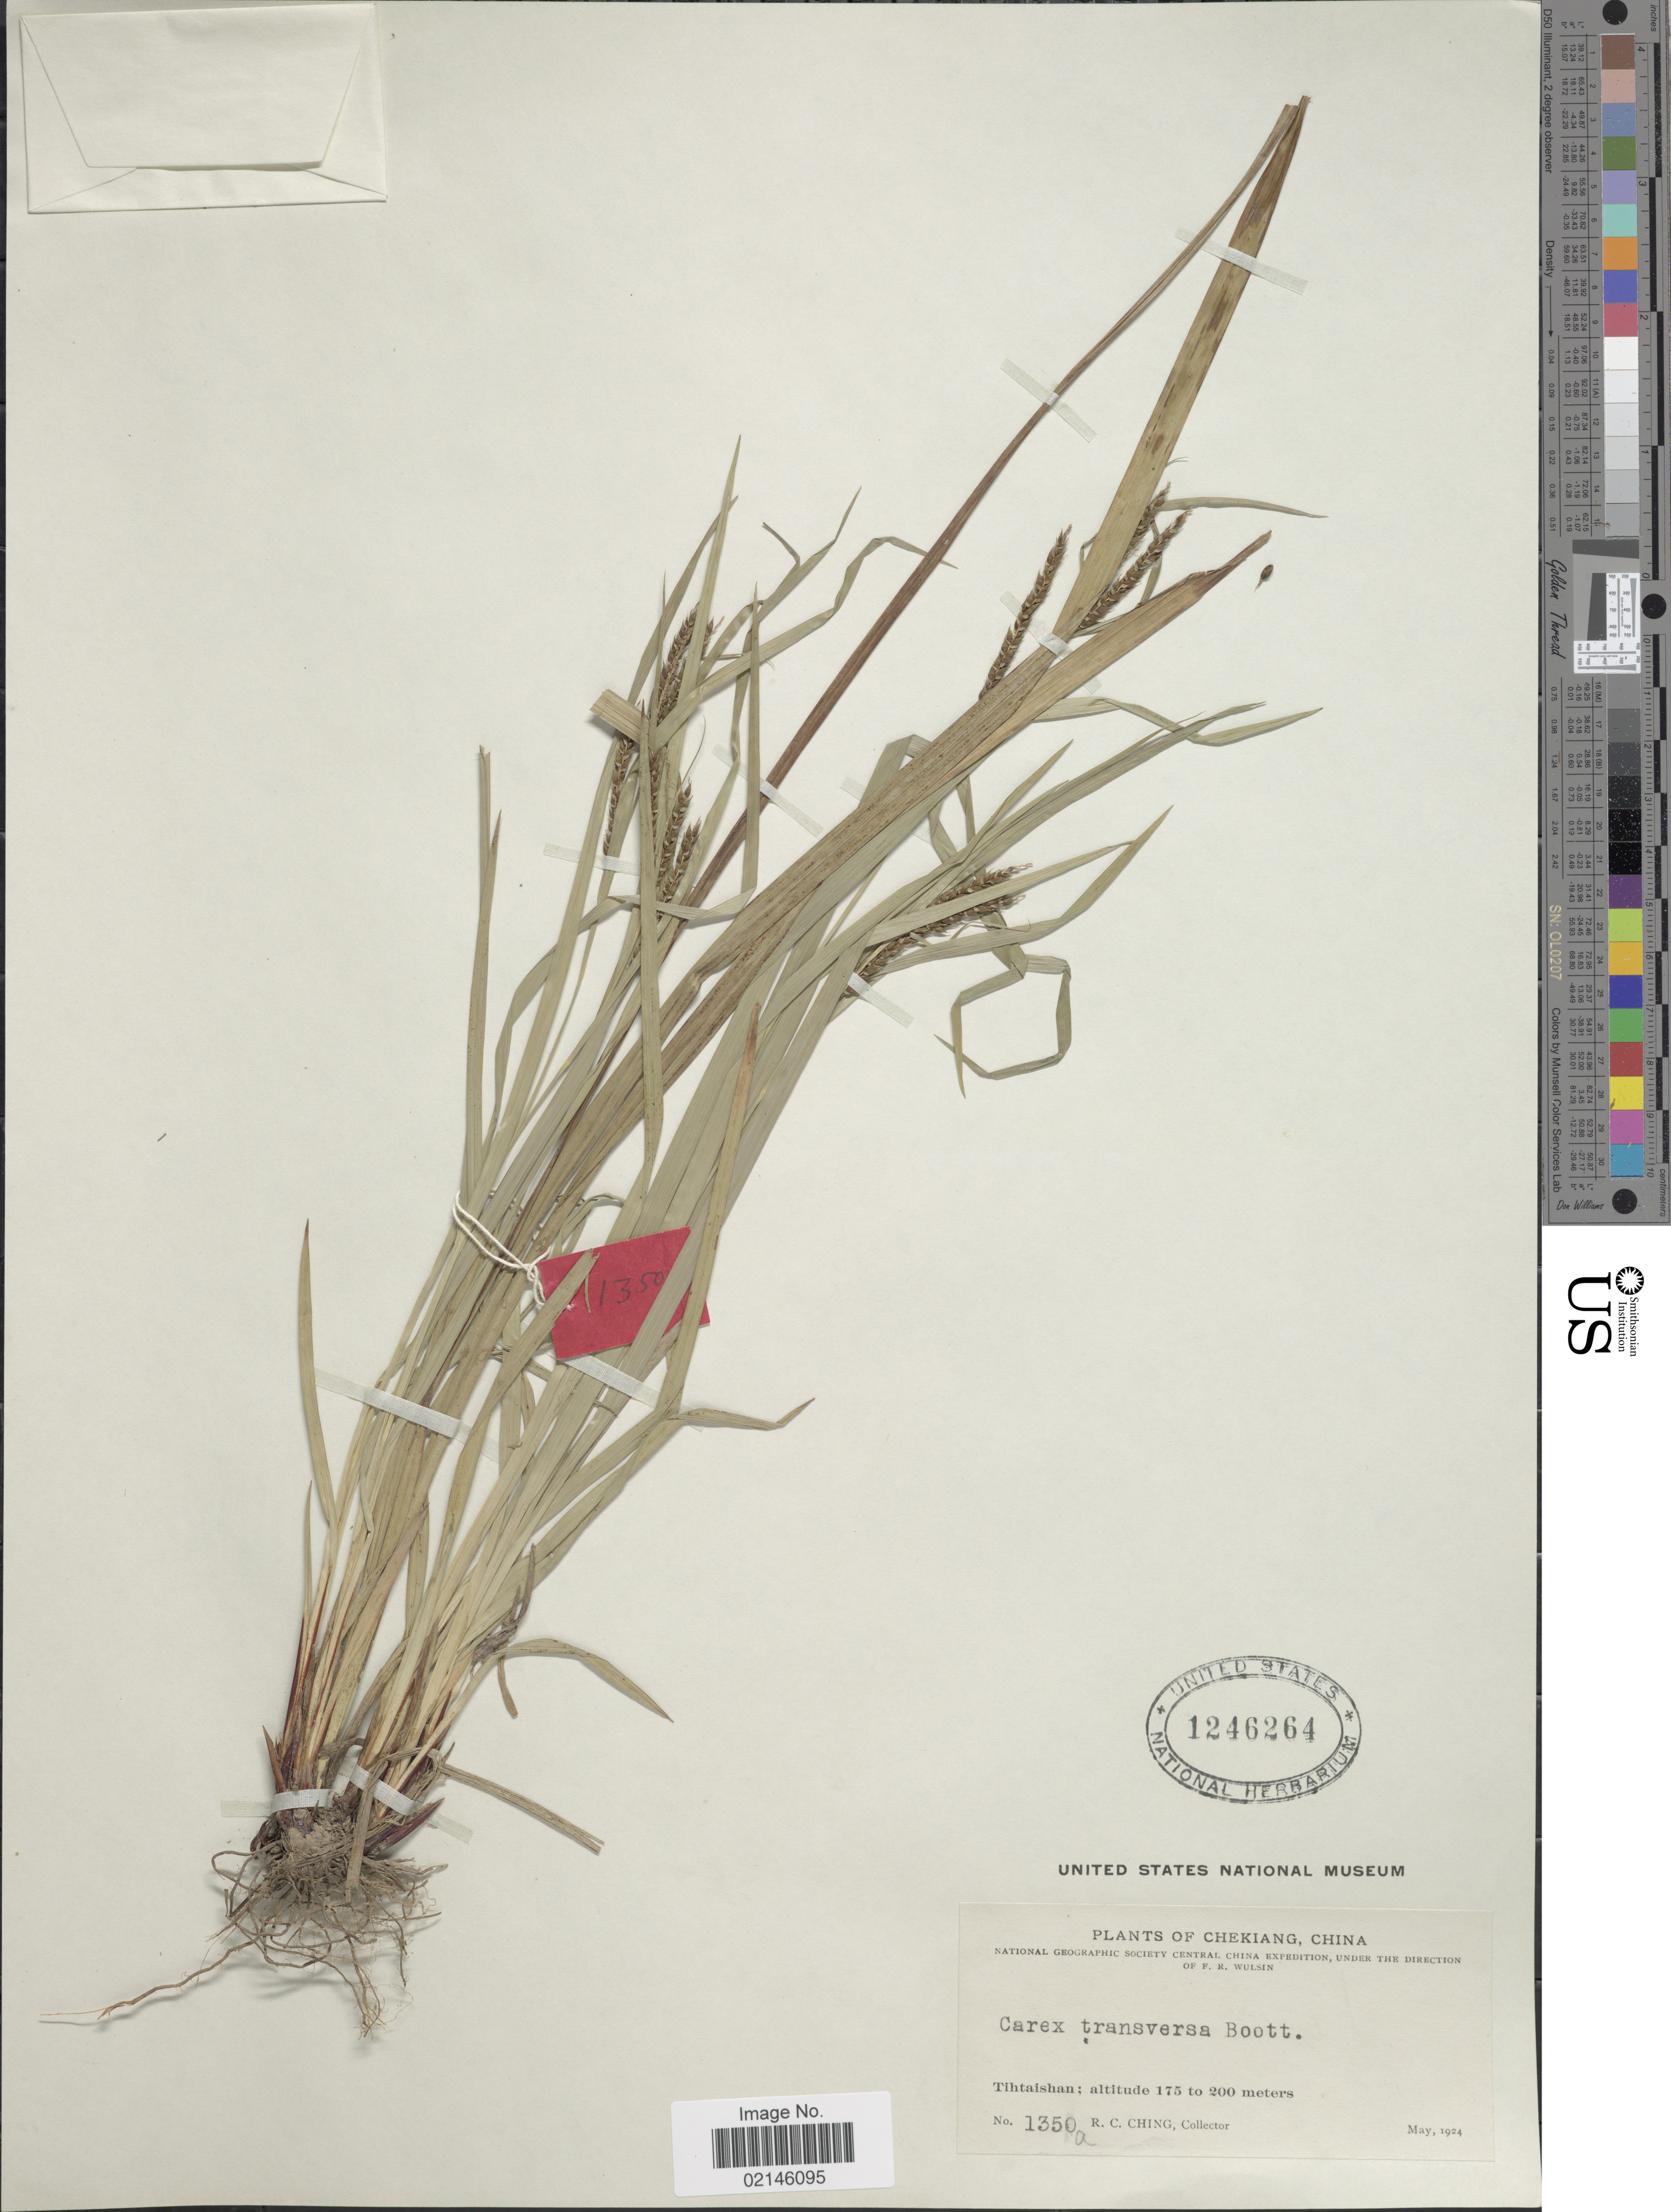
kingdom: Plantae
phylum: Tracheophyta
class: Liliopsida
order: Poales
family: Cyperaceae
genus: Carex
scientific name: Carex brownii subsp. transversa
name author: (Boott) J. Kern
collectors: R. C. Ching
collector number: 1350a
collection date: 1924-05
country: China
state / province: Zhejiang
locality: Chekiang. Tihtaishan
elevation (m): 175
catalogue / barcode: US 1246264